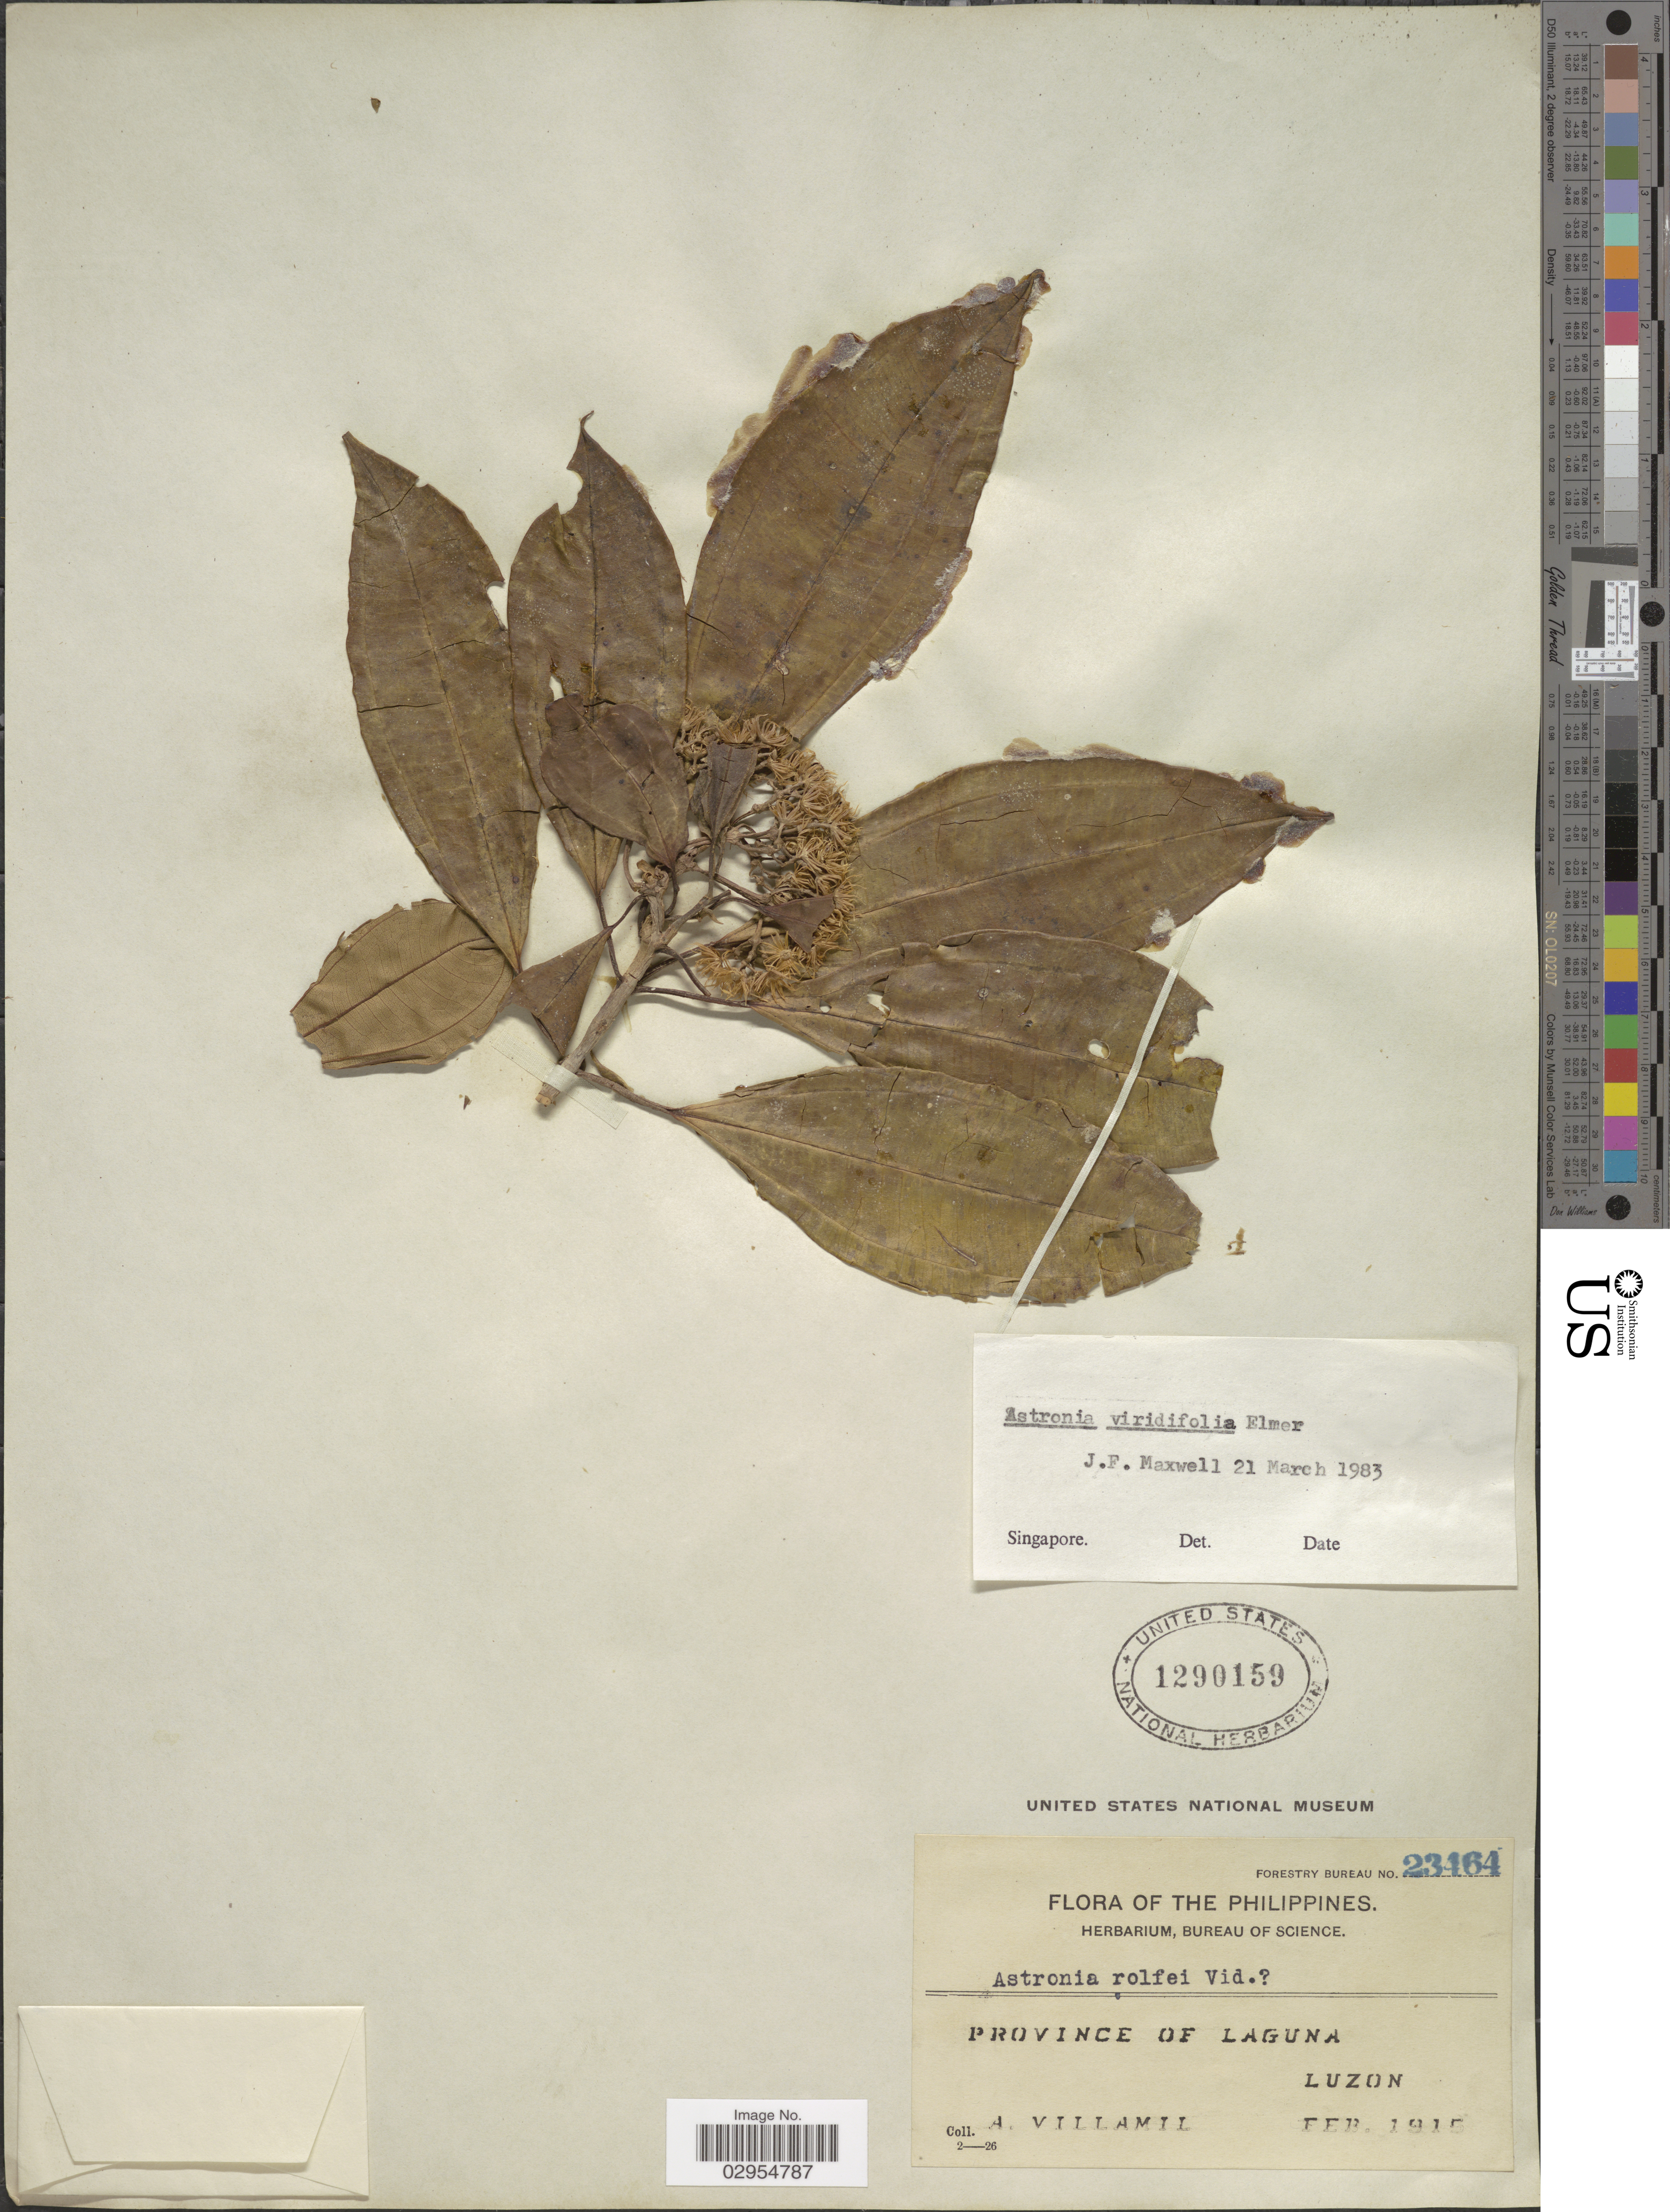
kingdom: Plantae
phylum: Tracheophyta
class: Magnoliopsida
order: Myrtales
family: Melastomataceae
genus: Astronia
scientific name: Astronia viridifolia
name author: Elmer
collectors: A. Villamil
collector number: Forestry Bureau 23464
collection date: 1915-02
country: Philippines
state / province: Calabarzon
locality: Province of Laguna, Luzon.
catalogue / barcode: US 1290159